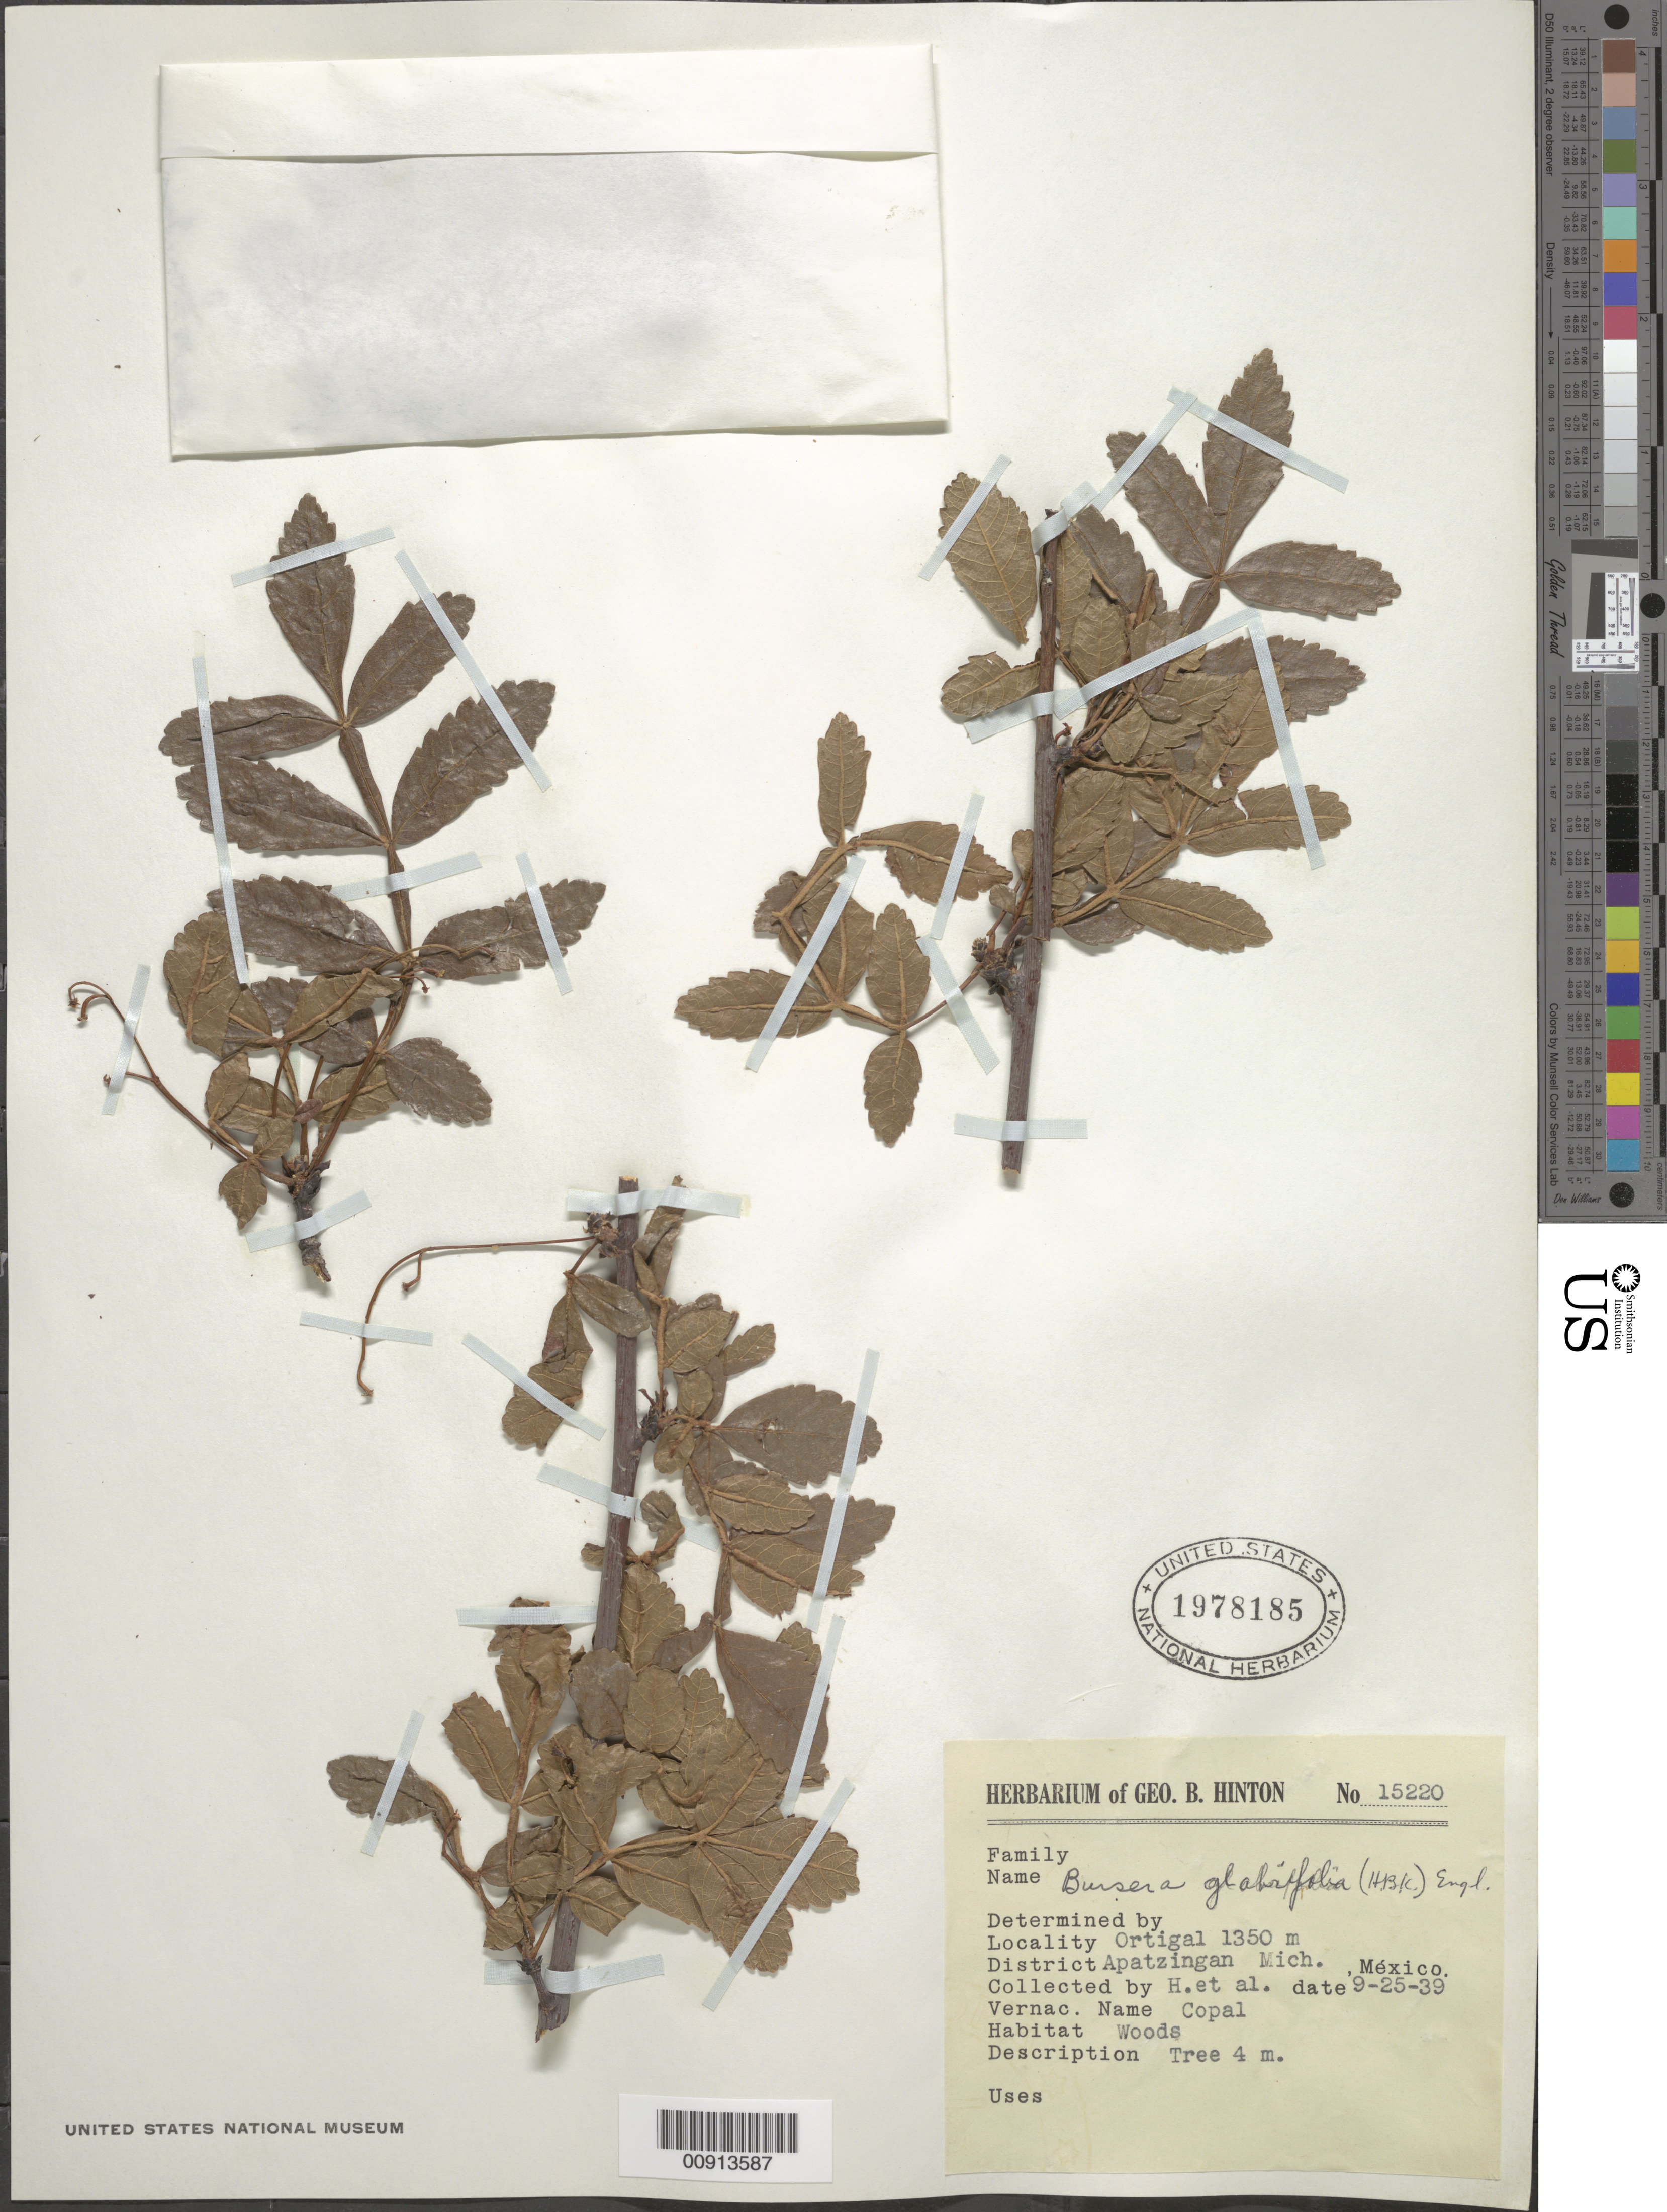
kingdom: Plantae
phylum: Tracheophyta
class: Magnoliopsida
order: Sapindales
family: Burseraceae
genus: Bursera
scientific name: Bursera glabrifolia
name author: (Kunth) Engl.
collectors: G. B. Hinton & et al.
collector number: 15220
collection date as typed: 25 Sep 1939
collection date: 1939-09-25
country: Mexico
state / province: Michoacán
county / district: Apatzingán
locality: Ortigal, District Apatzingán, Michoacán.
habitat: Woods.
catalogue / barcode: US 1978185